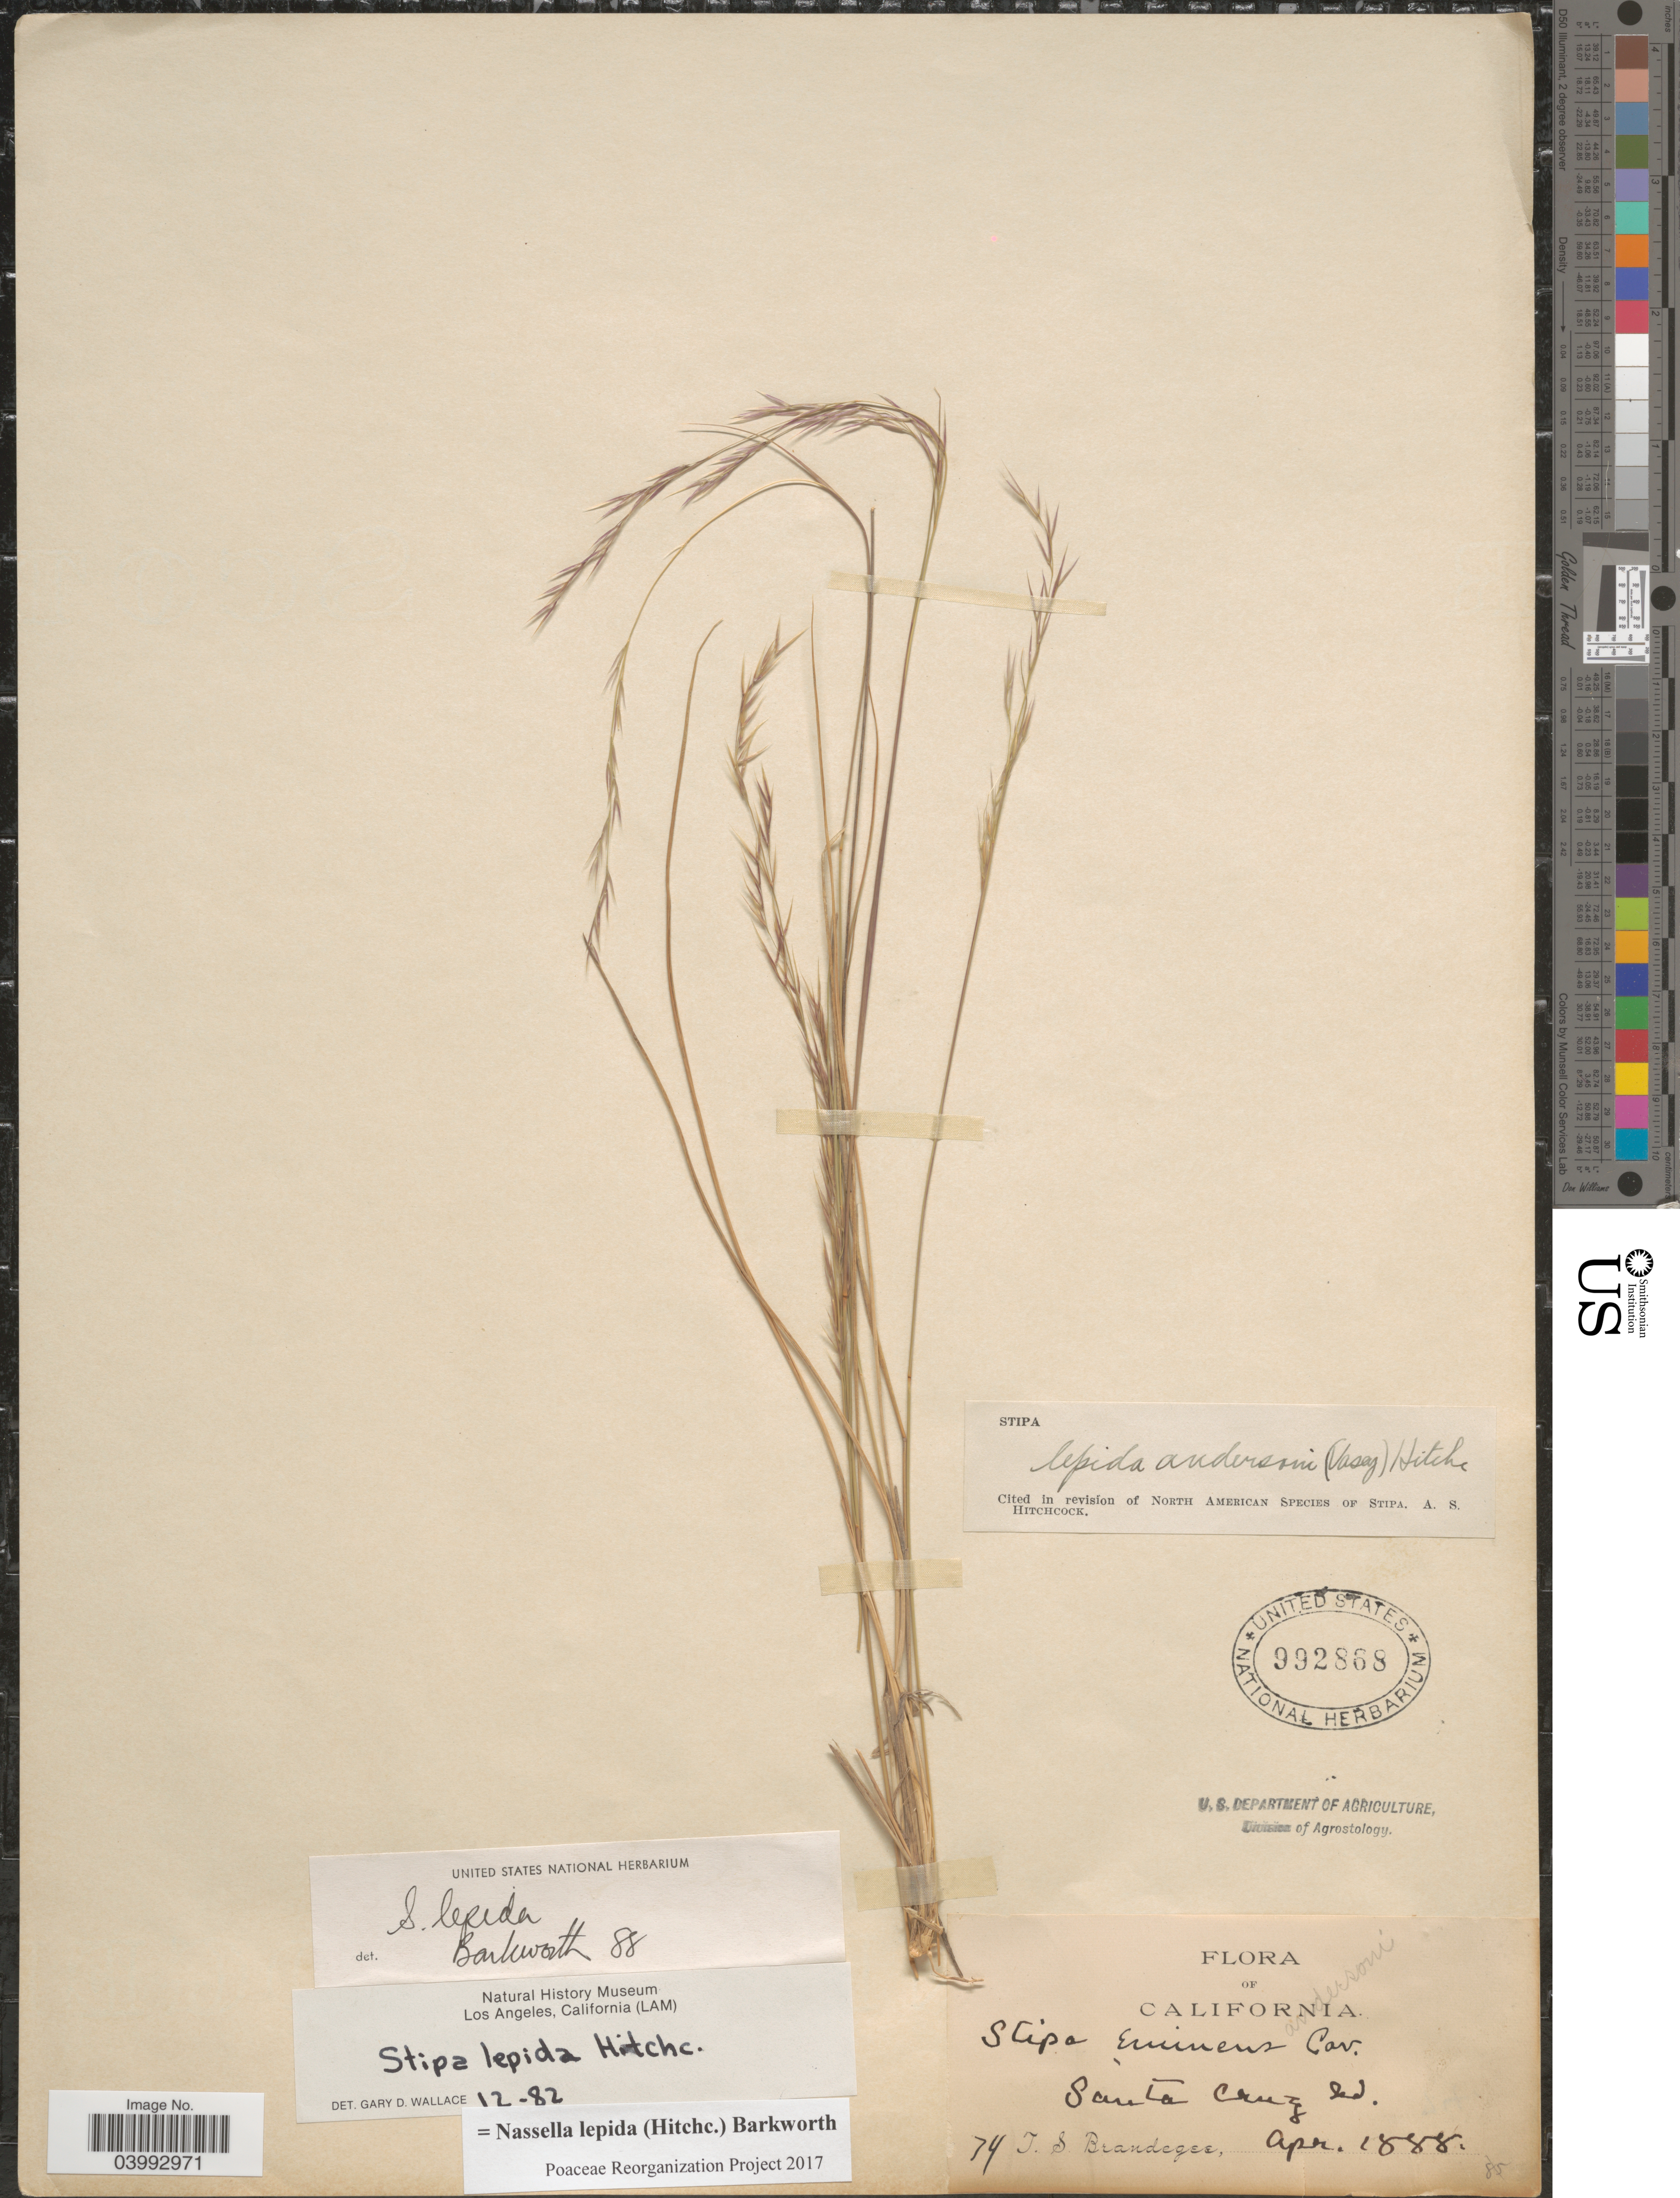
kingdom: Plantae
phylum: Tracheophyta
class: Liliopsida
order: Poales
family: Poaceae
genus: Nassella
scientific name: Nassella lepida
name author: (Hitchc.) Barkworth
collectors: T. S. Brandegee (herbarium)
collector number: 74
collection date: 1888-04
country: United States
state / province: California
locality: Santa Cruz Id.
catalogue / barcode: US 992868